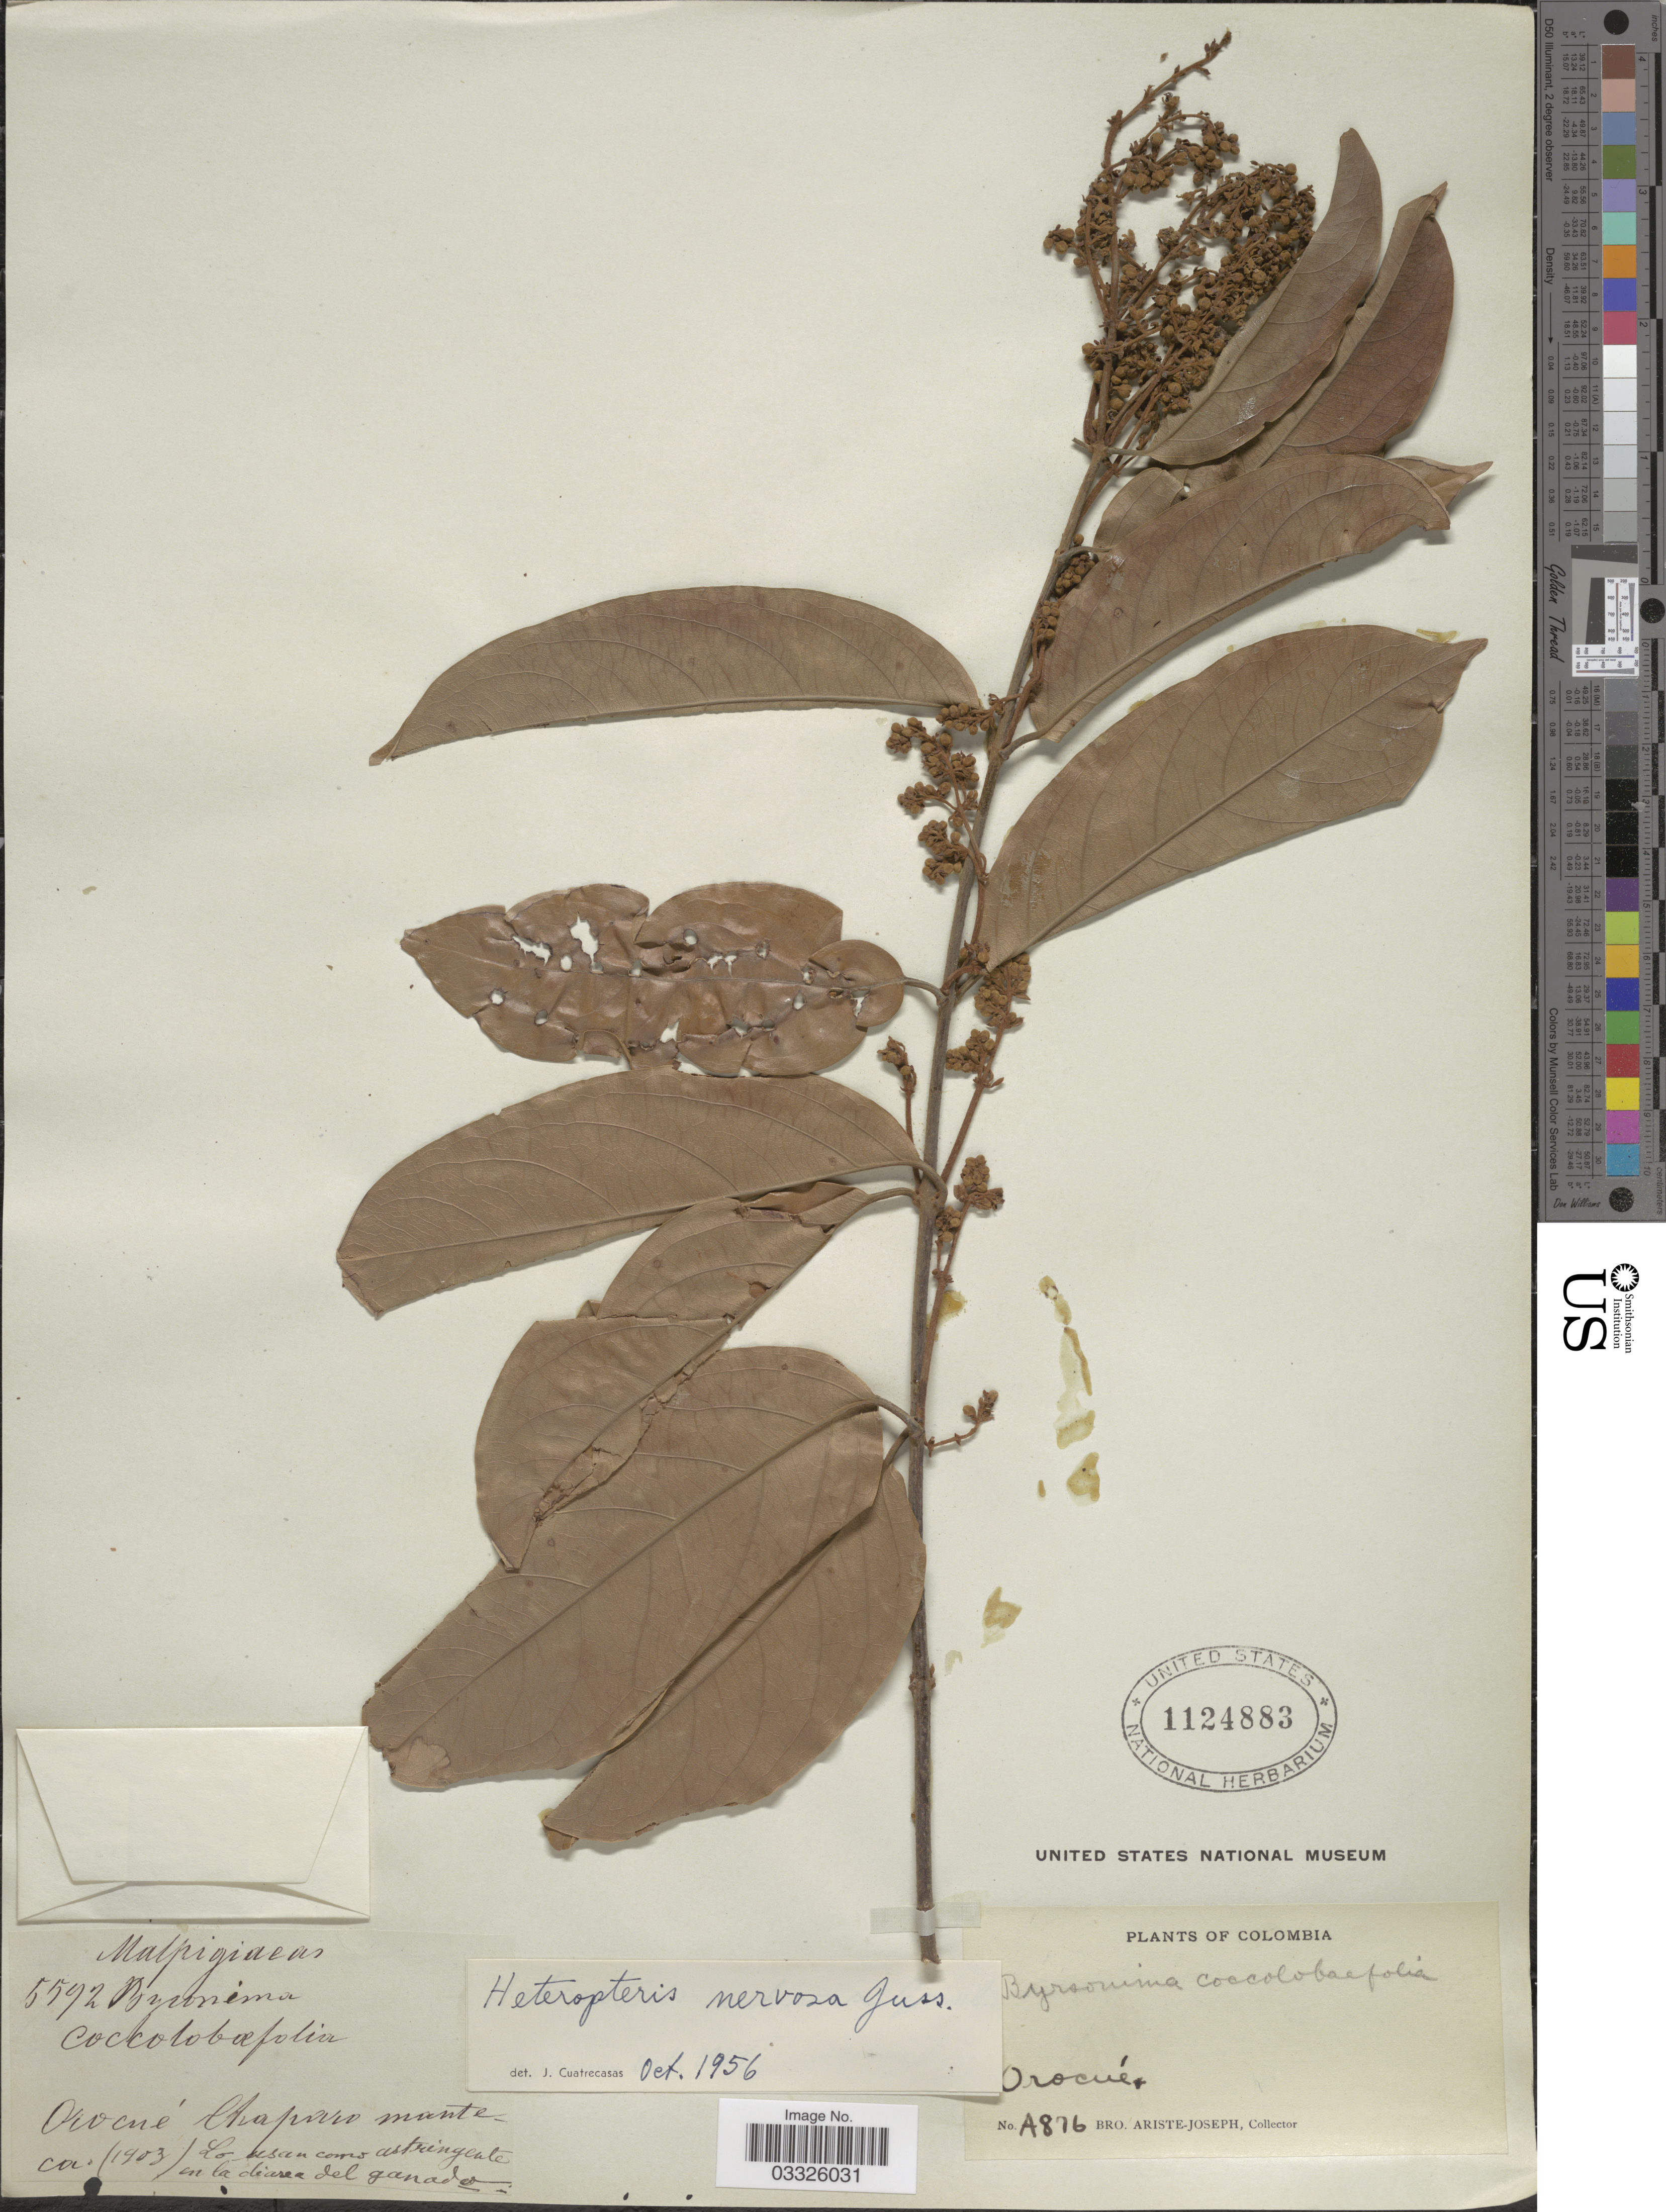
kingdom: Plantae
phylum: Tracheophyta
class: Magnoliopsida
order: Malpighiales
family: Malpighiaceae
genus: Heteropterys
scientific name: Heteropterys nervosa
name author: A. Juss.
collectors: Bro. Ariste-Joseph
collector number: A876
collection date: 1903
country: Colombia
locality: Orocué Chaparo Manteca.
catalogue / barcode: US 1124883